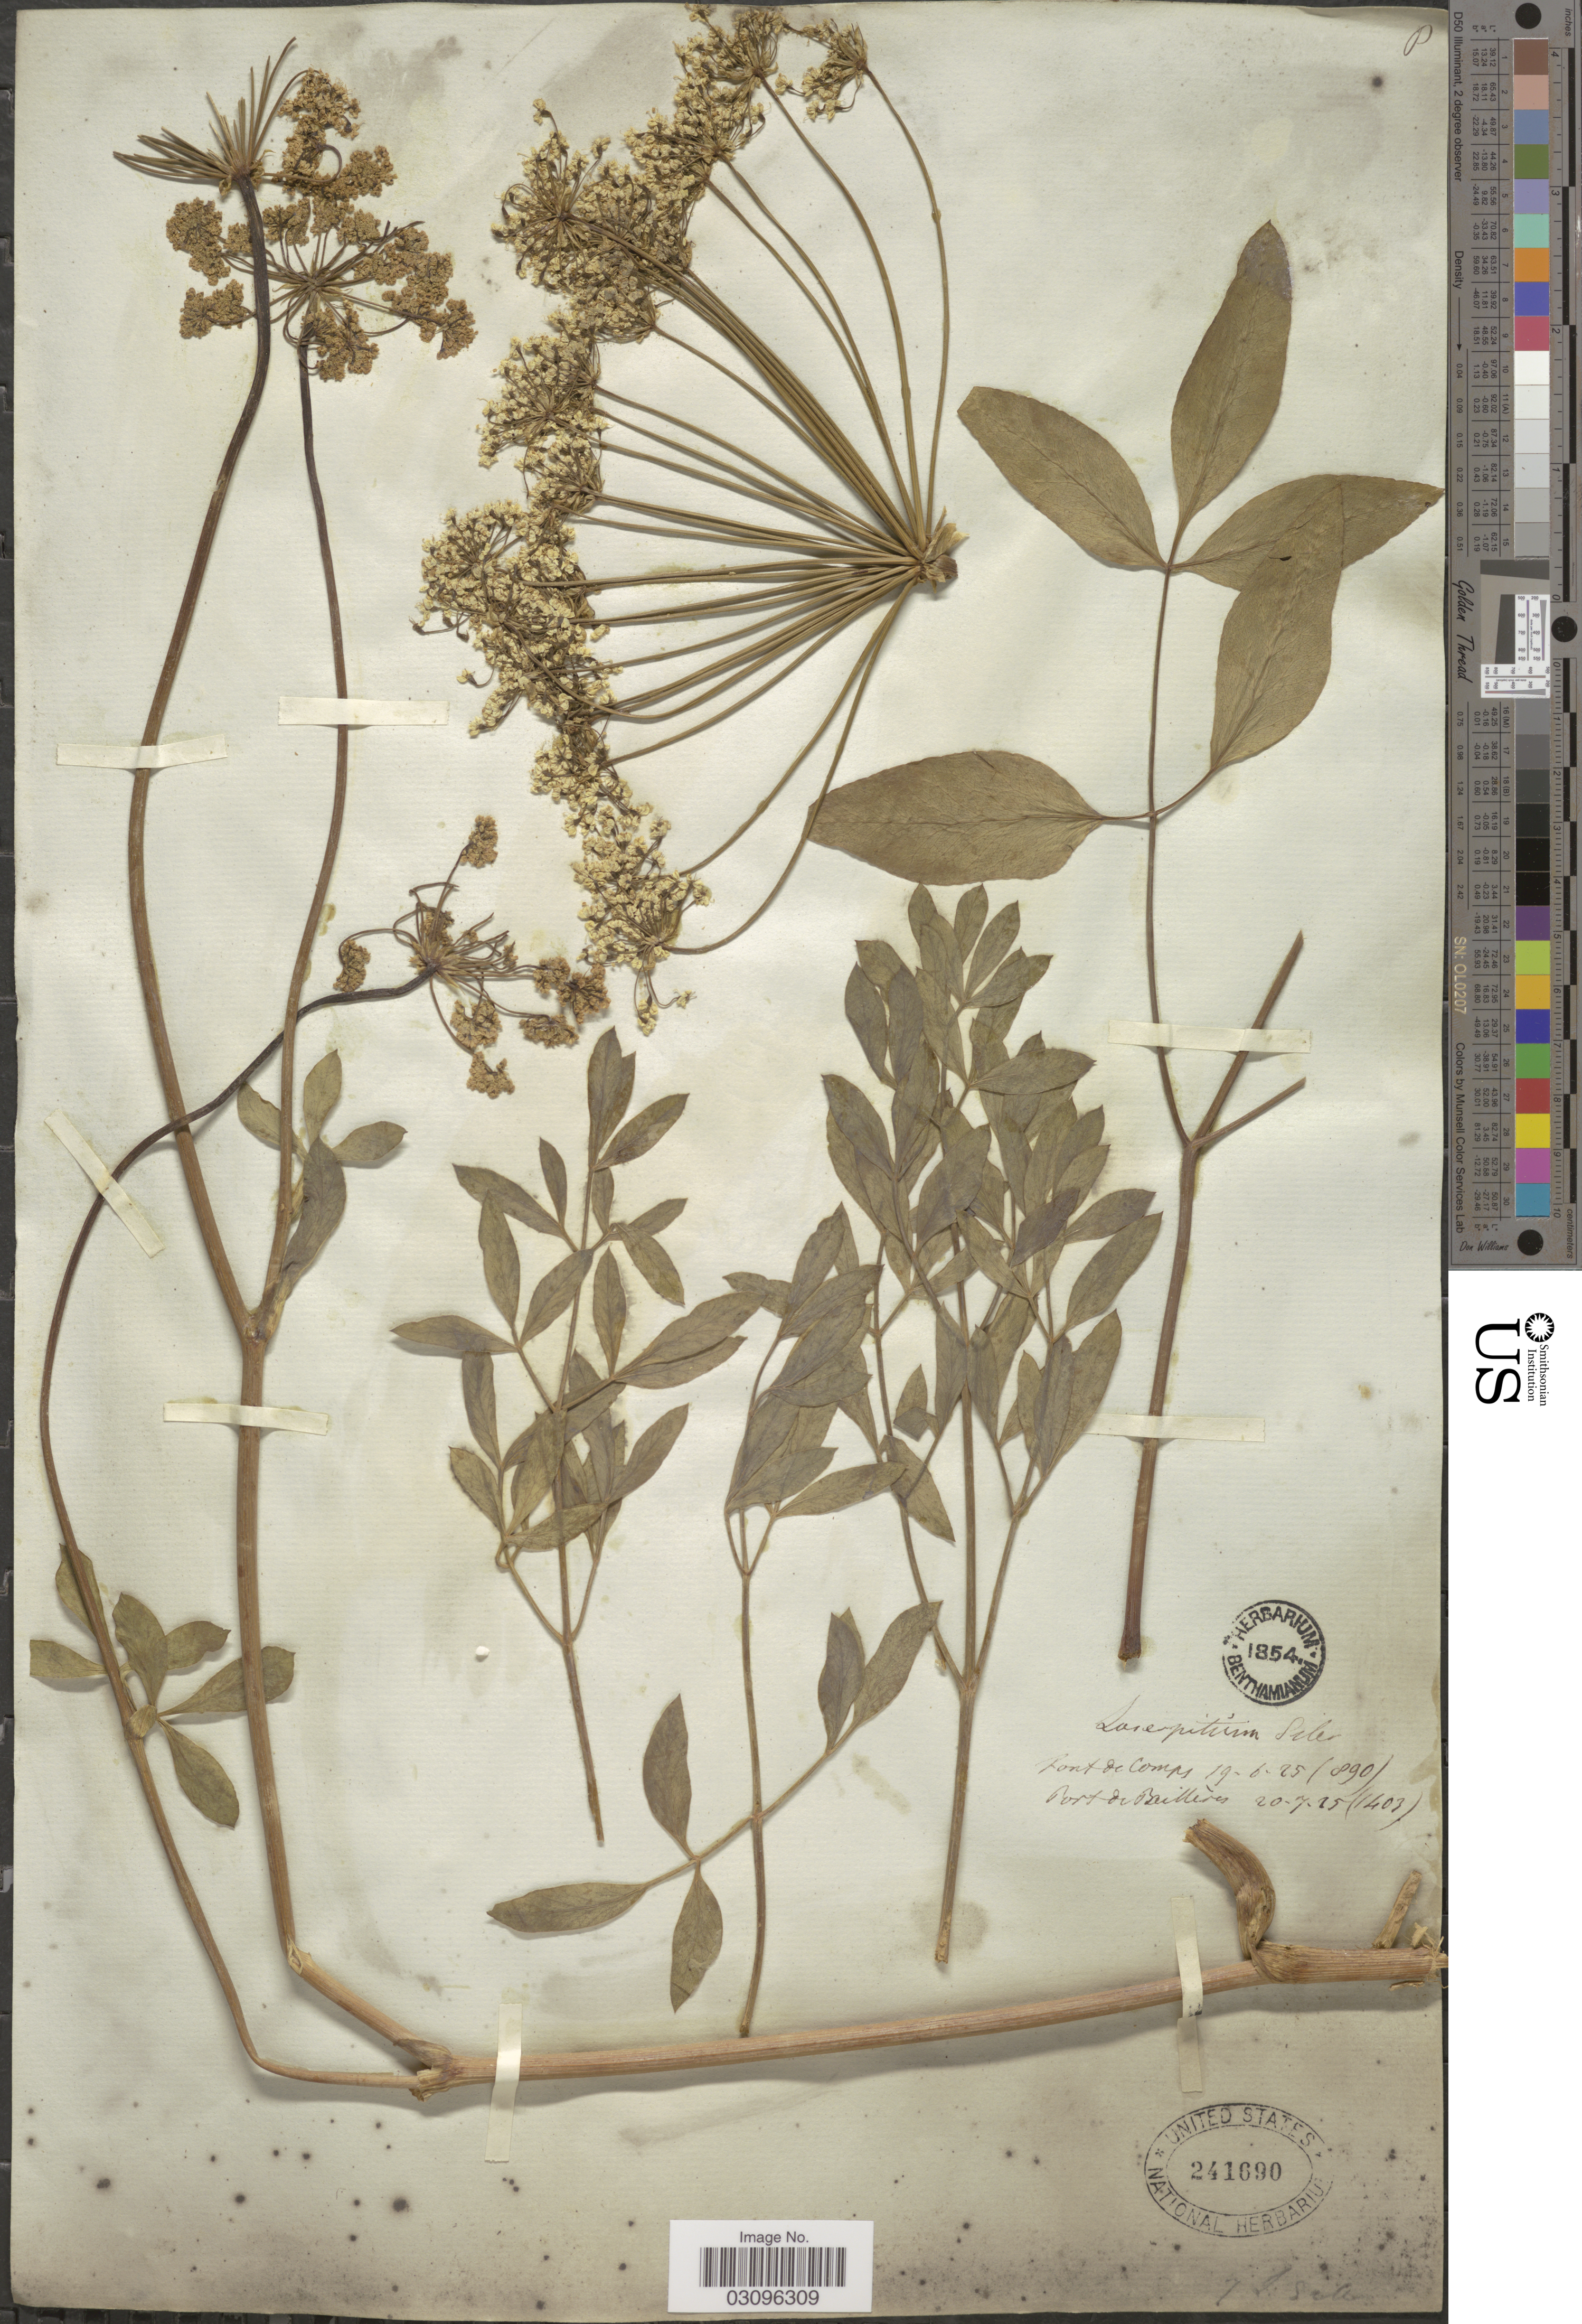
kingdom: Plantae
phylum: Tracheophyta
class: Magnoliopsida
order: Apiales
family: Apiaceae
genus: Laserpitium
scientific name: Laserpitium siler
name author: L.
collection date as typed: Transcribed d/m/y: 19/6/25 to 20/7/25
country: France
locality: Pont de Comps. Port de Pailhères.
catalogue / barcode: US 241690